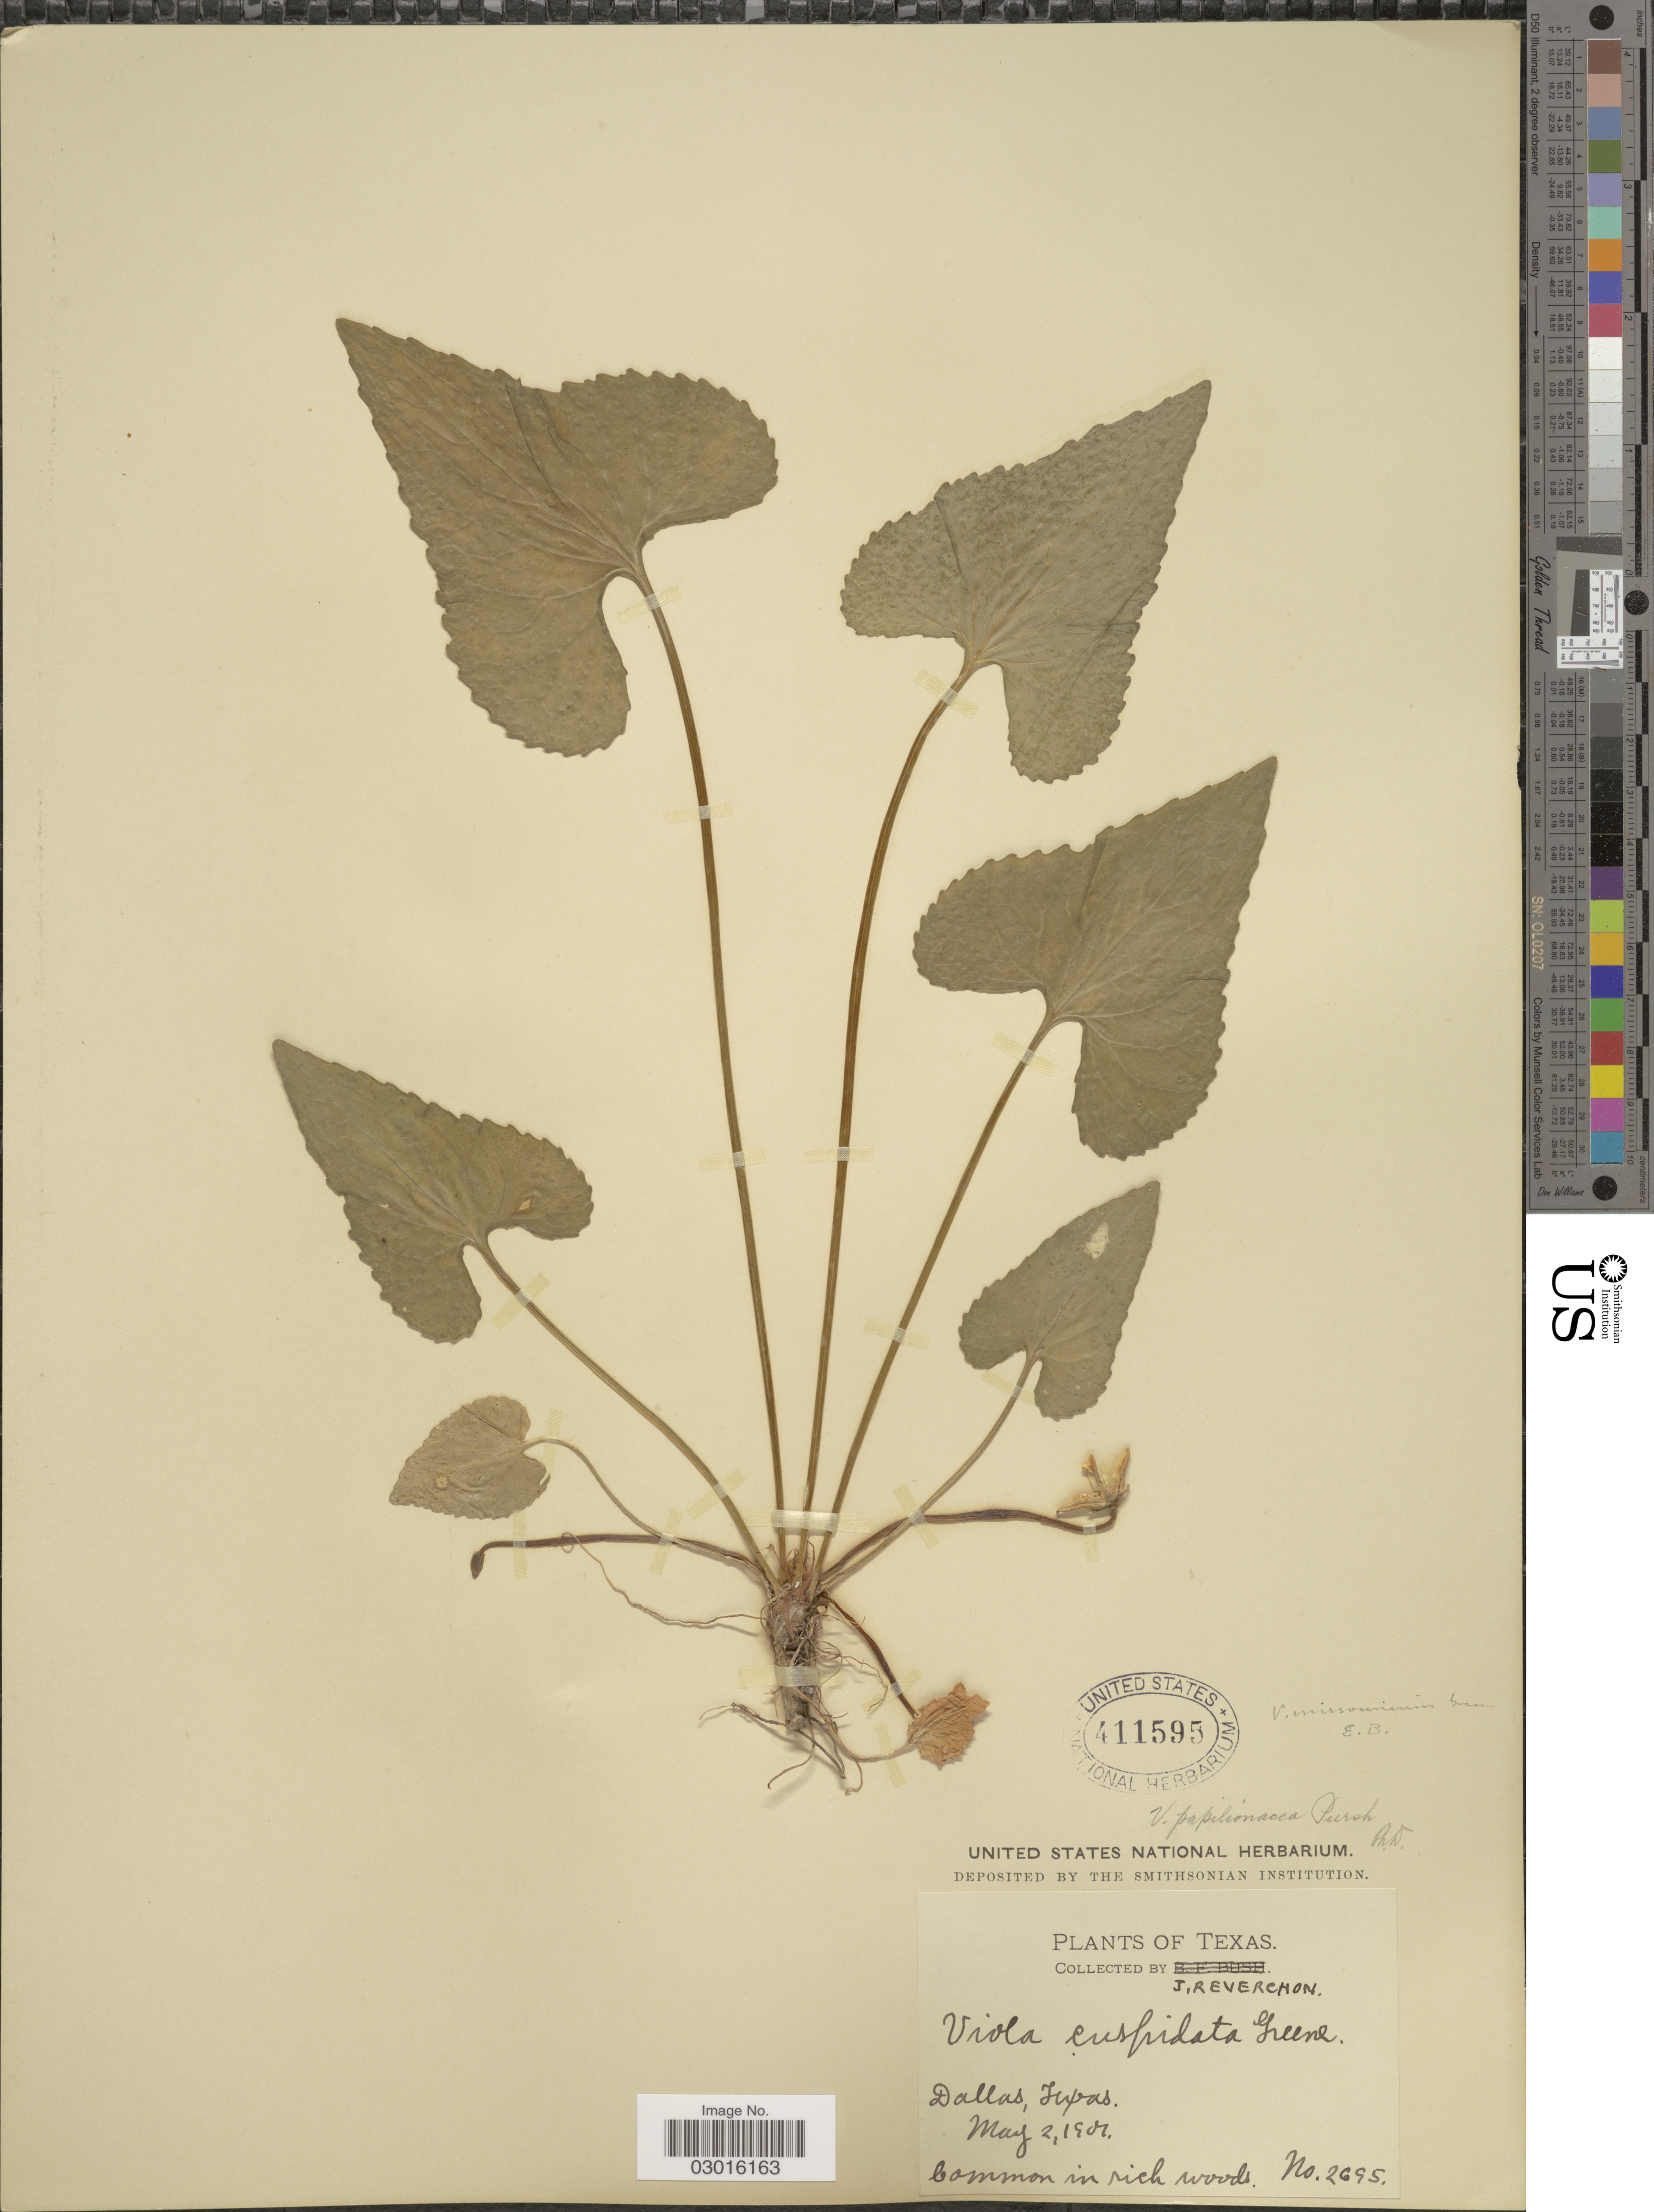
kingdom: Plantae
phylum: Tracheophyta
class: Magnoliopsida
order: Malpighiales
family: Violaceae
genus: Viola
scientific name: Viola missouriensis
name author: Greene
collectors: J. Reverchon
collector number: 2695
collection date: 1901-05-02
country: United States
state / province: Texas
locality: Dallas.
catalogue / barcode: US 411595